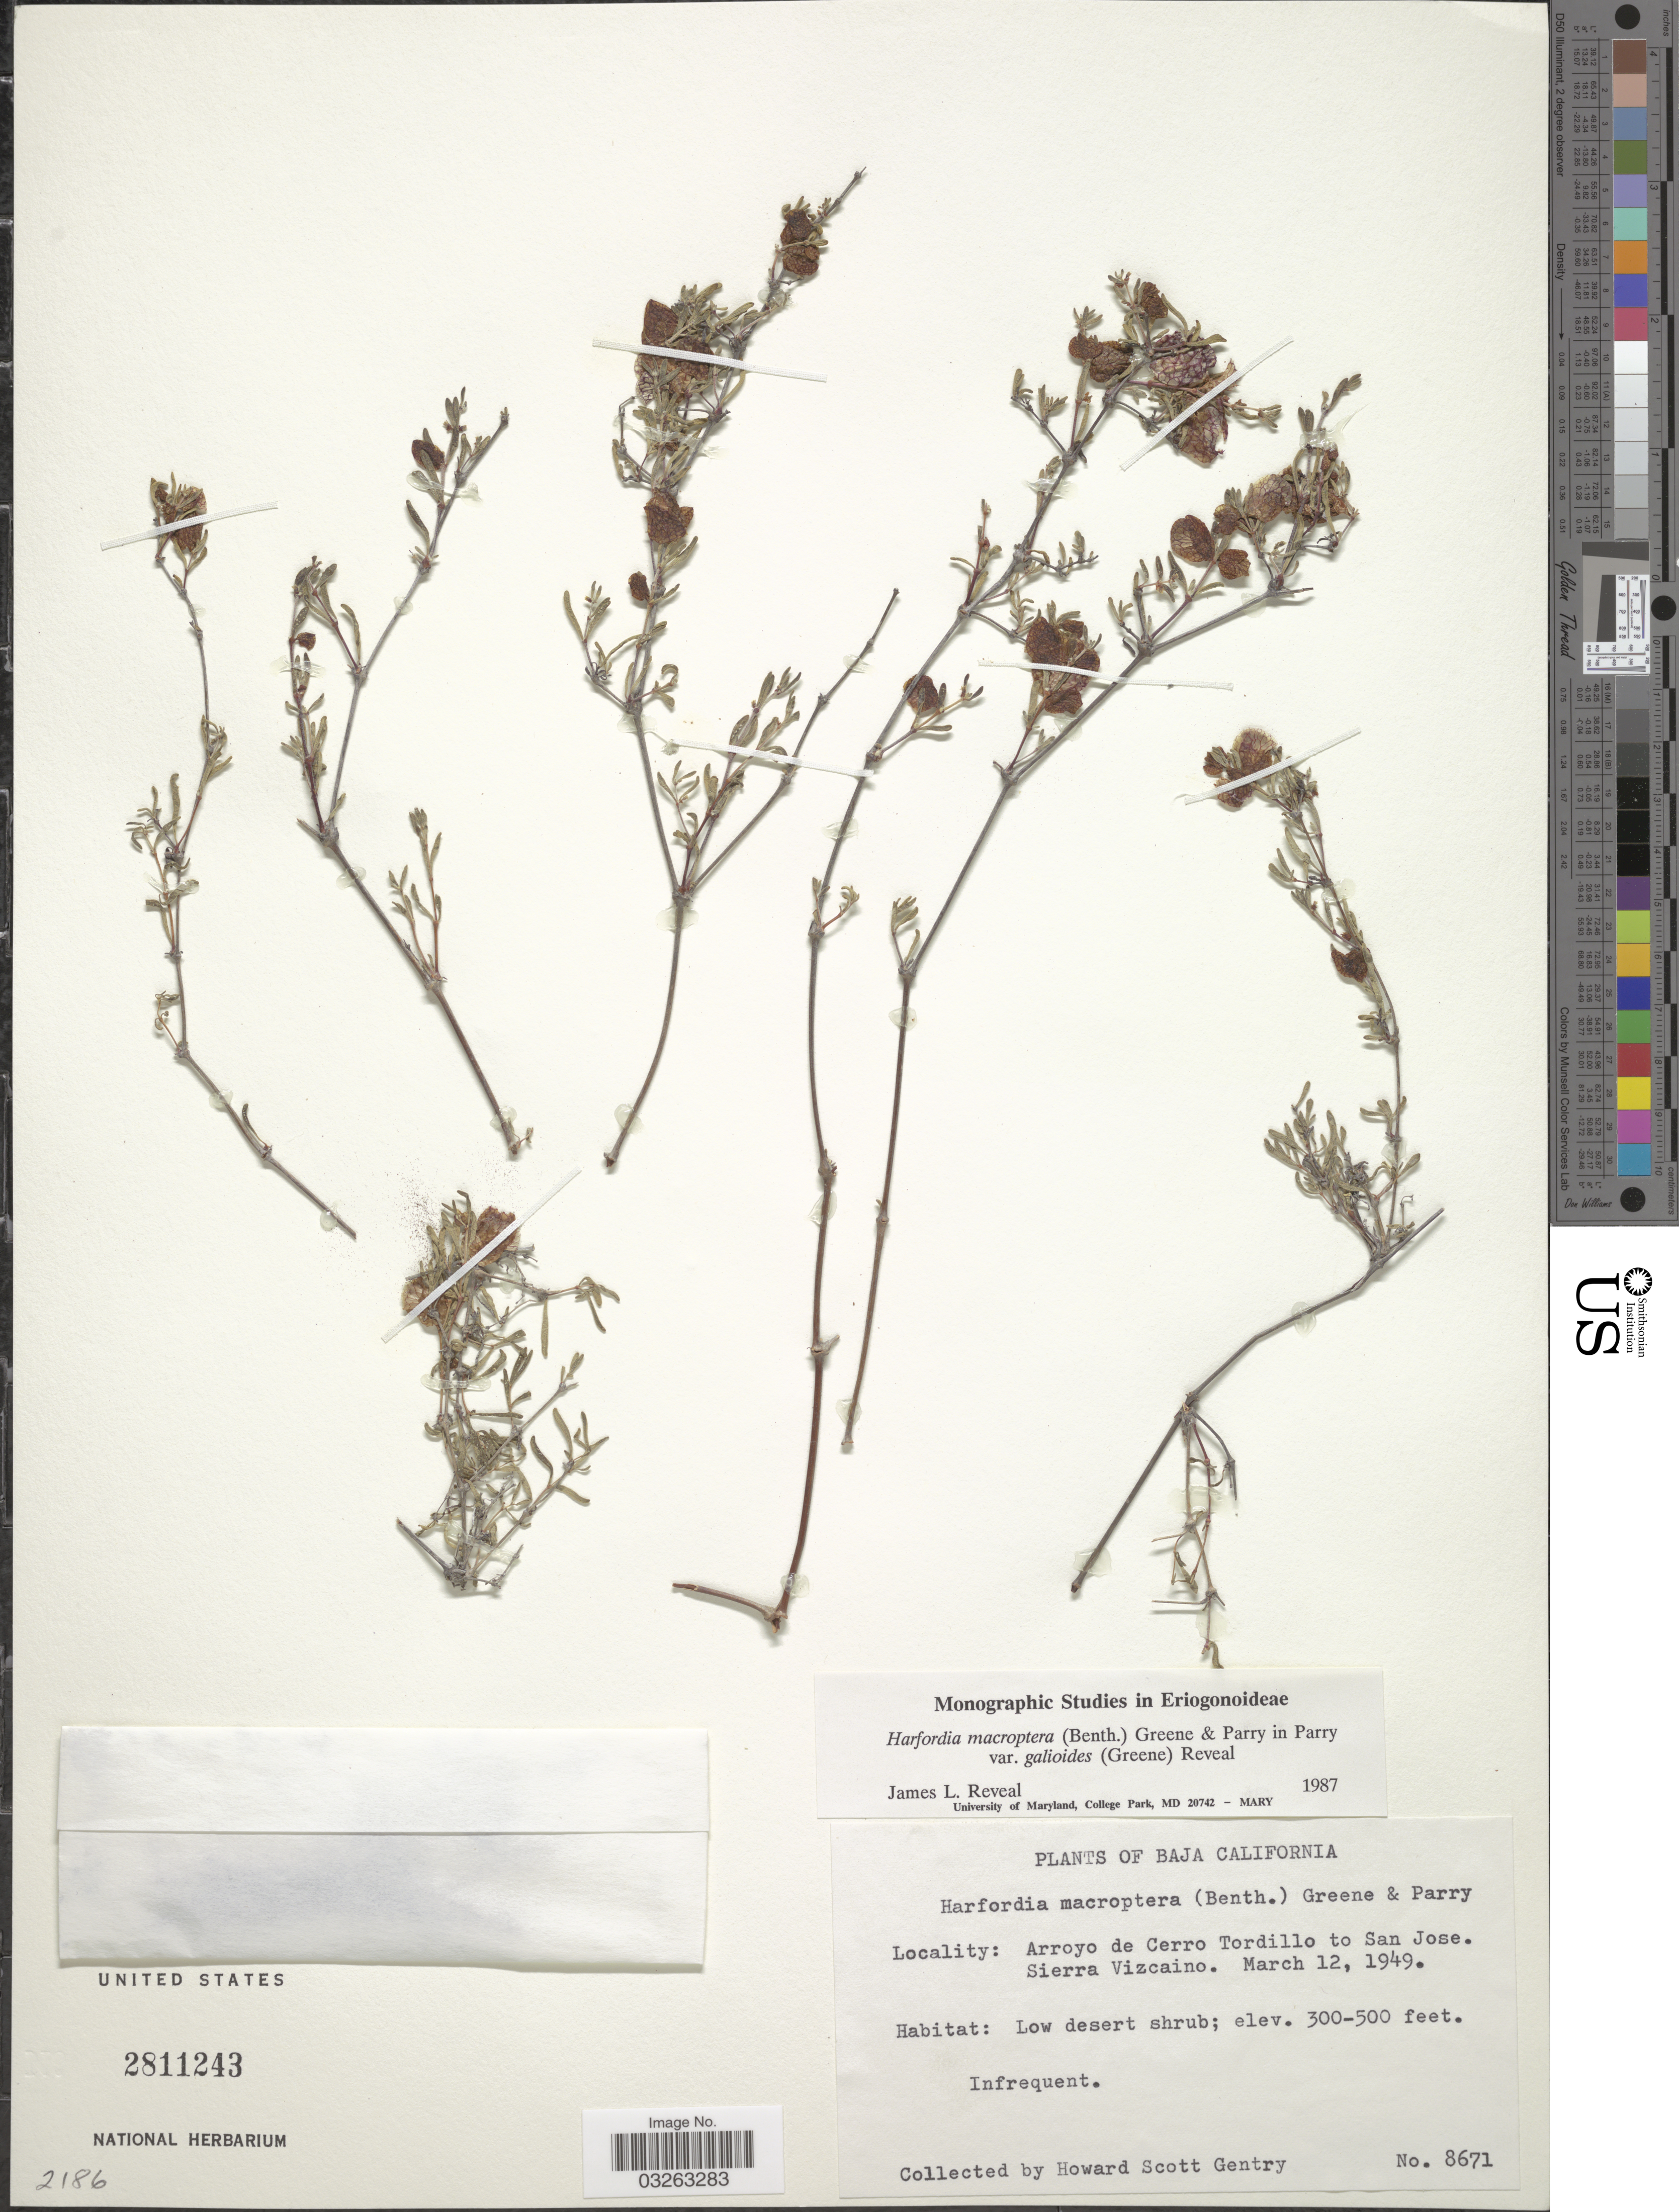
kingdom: Plantae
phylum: Tracheophyta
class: Magnoliopsida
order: Caryophyllales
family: Polygonaceae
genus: Harfordia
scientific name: Harfordia macroptera var. galioides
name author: (Greene) Reveal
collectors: H. S. Gentry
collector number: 8671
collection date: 1949-03-12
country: Mexico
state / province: Baja California Sur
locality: Arroyo de Cerro Tordillo to San Jose. Sierra Vizcaino.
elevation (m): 91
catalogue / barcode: US 2811243